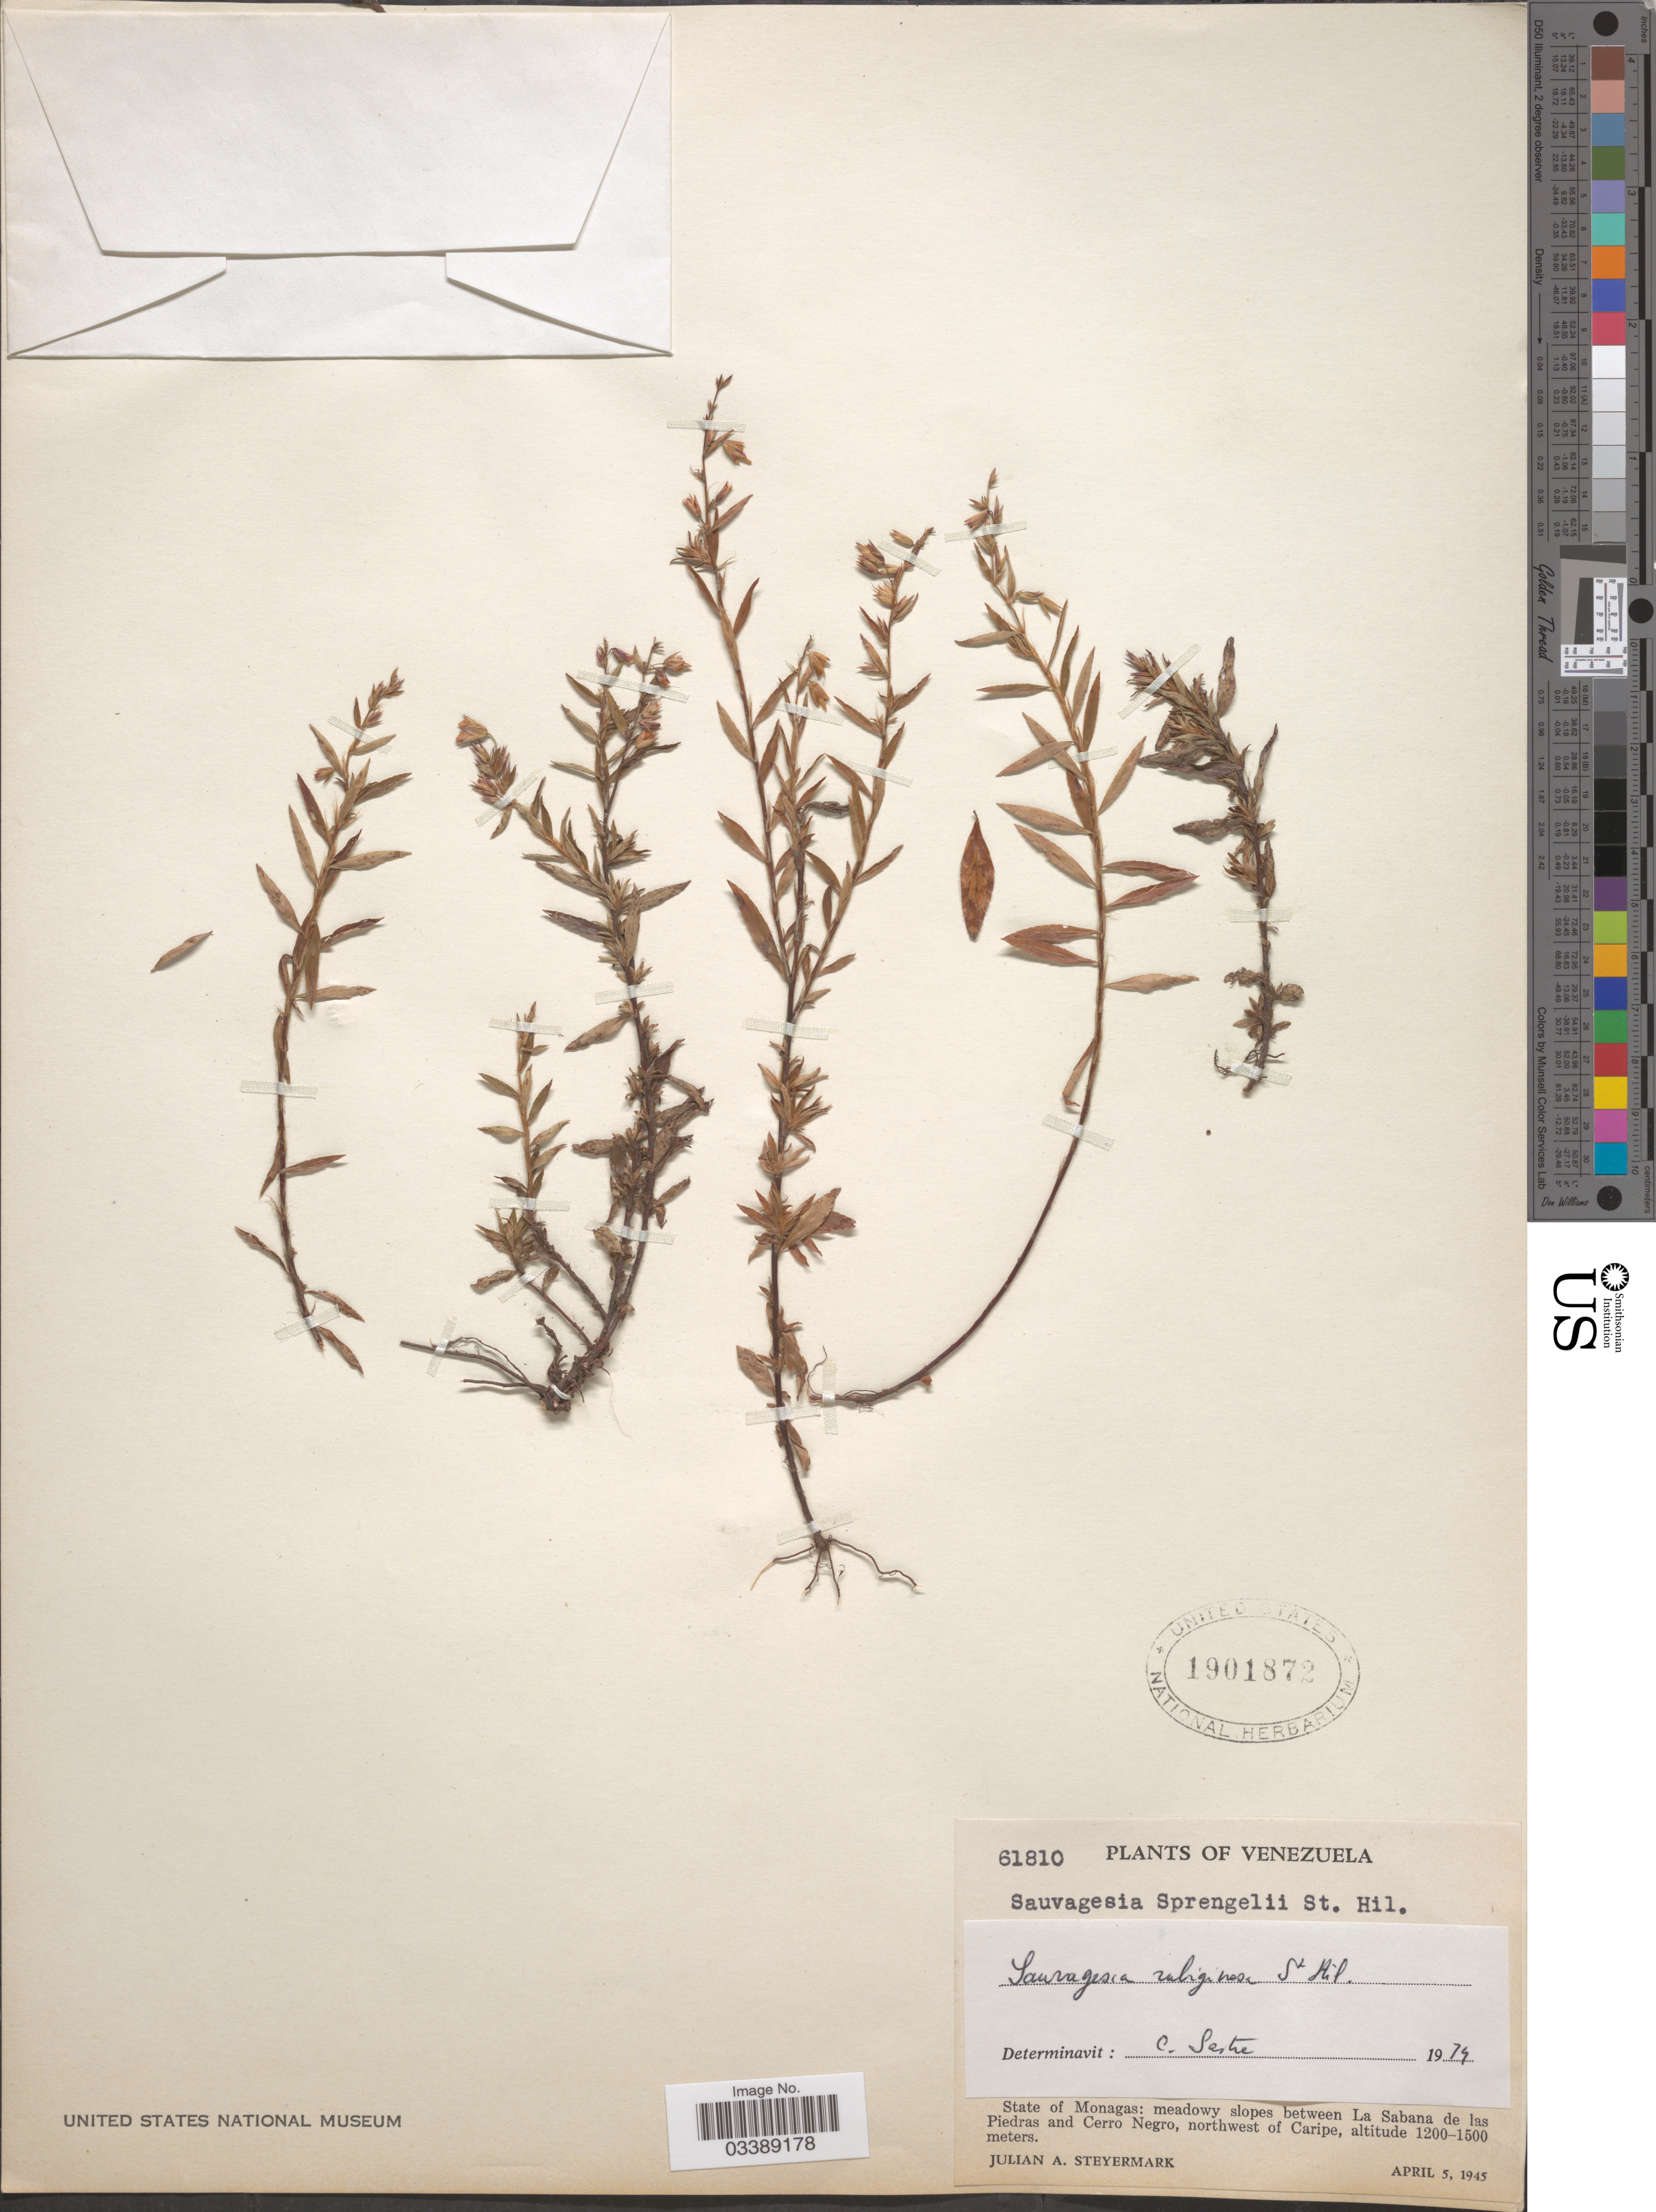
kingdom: Plantae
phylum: Tracheophyta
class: Magnoliopsida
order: Malpighiales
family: Ochnaceae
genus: Sauvagesia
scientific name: Sauvagesia rubiginosa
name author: A. St.-Hil.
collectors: J. Steyermark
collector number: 61810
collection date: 1945-04-05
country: Venezuela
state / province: Monagas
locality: Meadowy slopes between La Sabana de las Piedras and Cerro Negro, northwest of Caripe.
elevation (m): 1200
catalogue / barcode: US 1901872